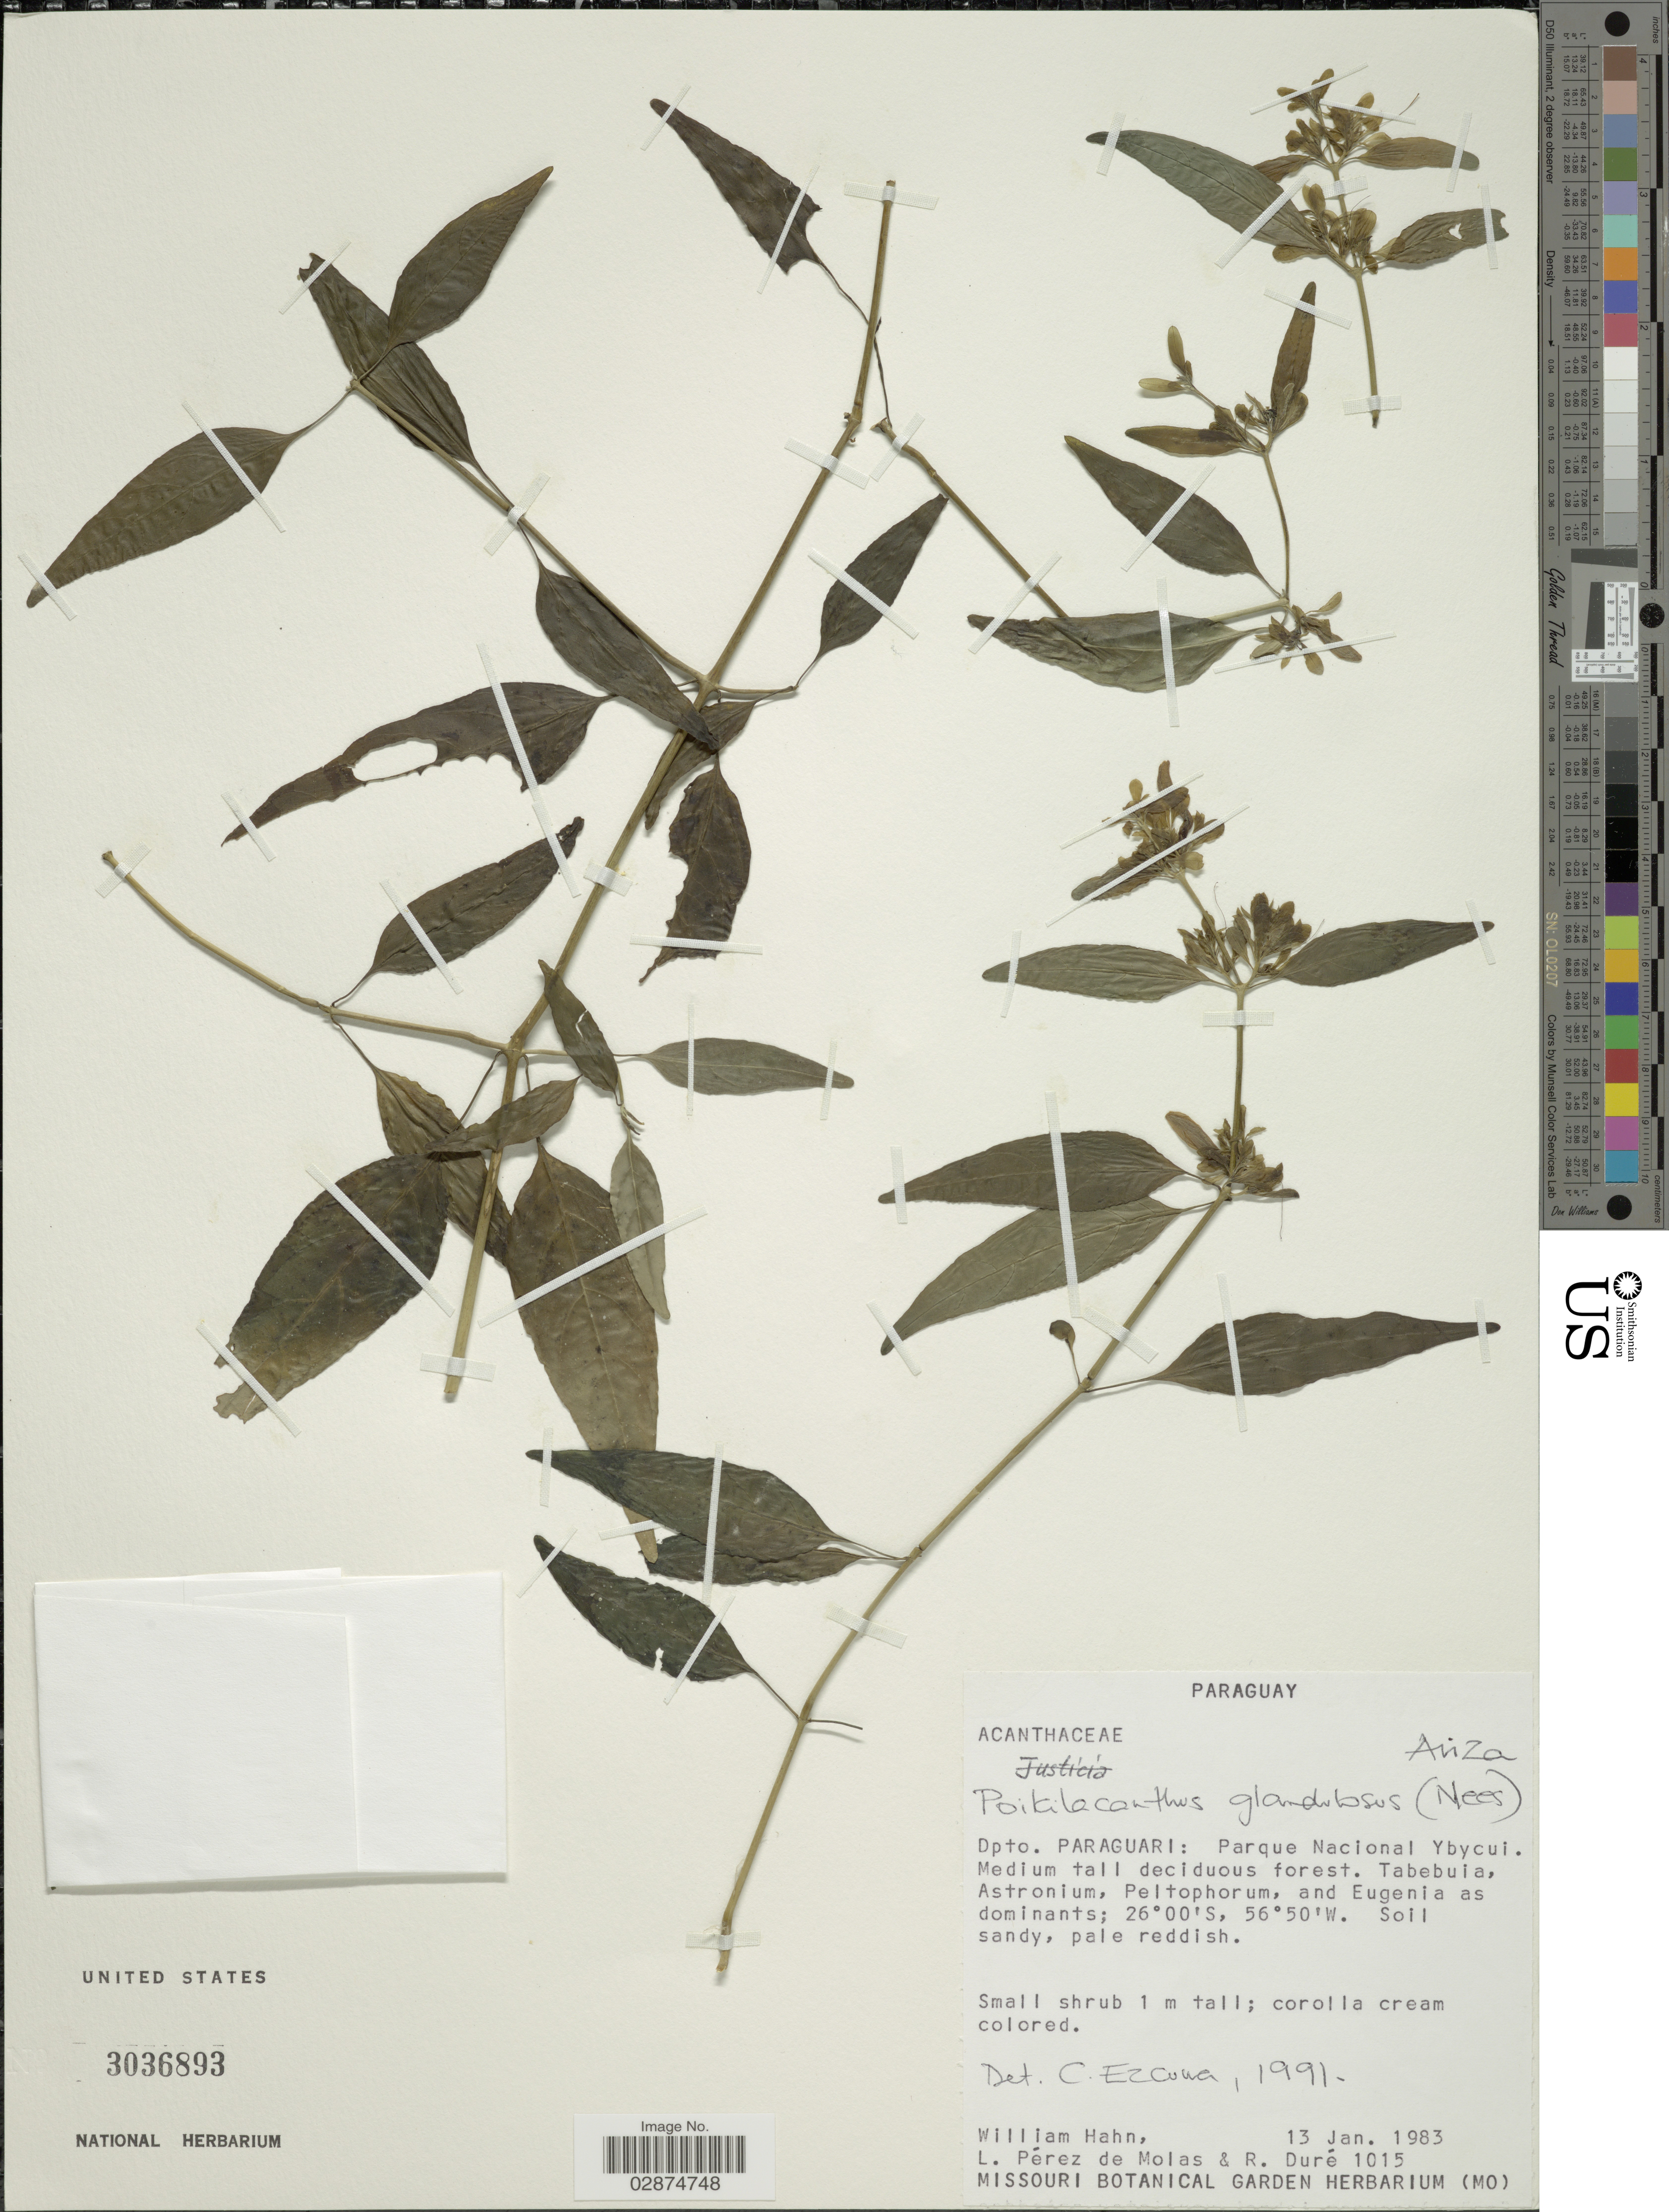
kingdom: Plantae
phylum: Tracheophyta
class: Magnoliopsida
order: Lamiales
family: Acanthaceae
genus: Poikilacanthus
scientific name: Poikilacanthus glandulosus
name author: (Nees) Ariza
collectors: W. Hahn, L. Perez de Molas & R. Duré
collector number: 1015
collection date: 1983-01-13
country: Paraguay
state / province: Paraguari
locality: Dpto. Paraguari: Parque Nacional Ybycui.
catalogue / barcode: US 3036893